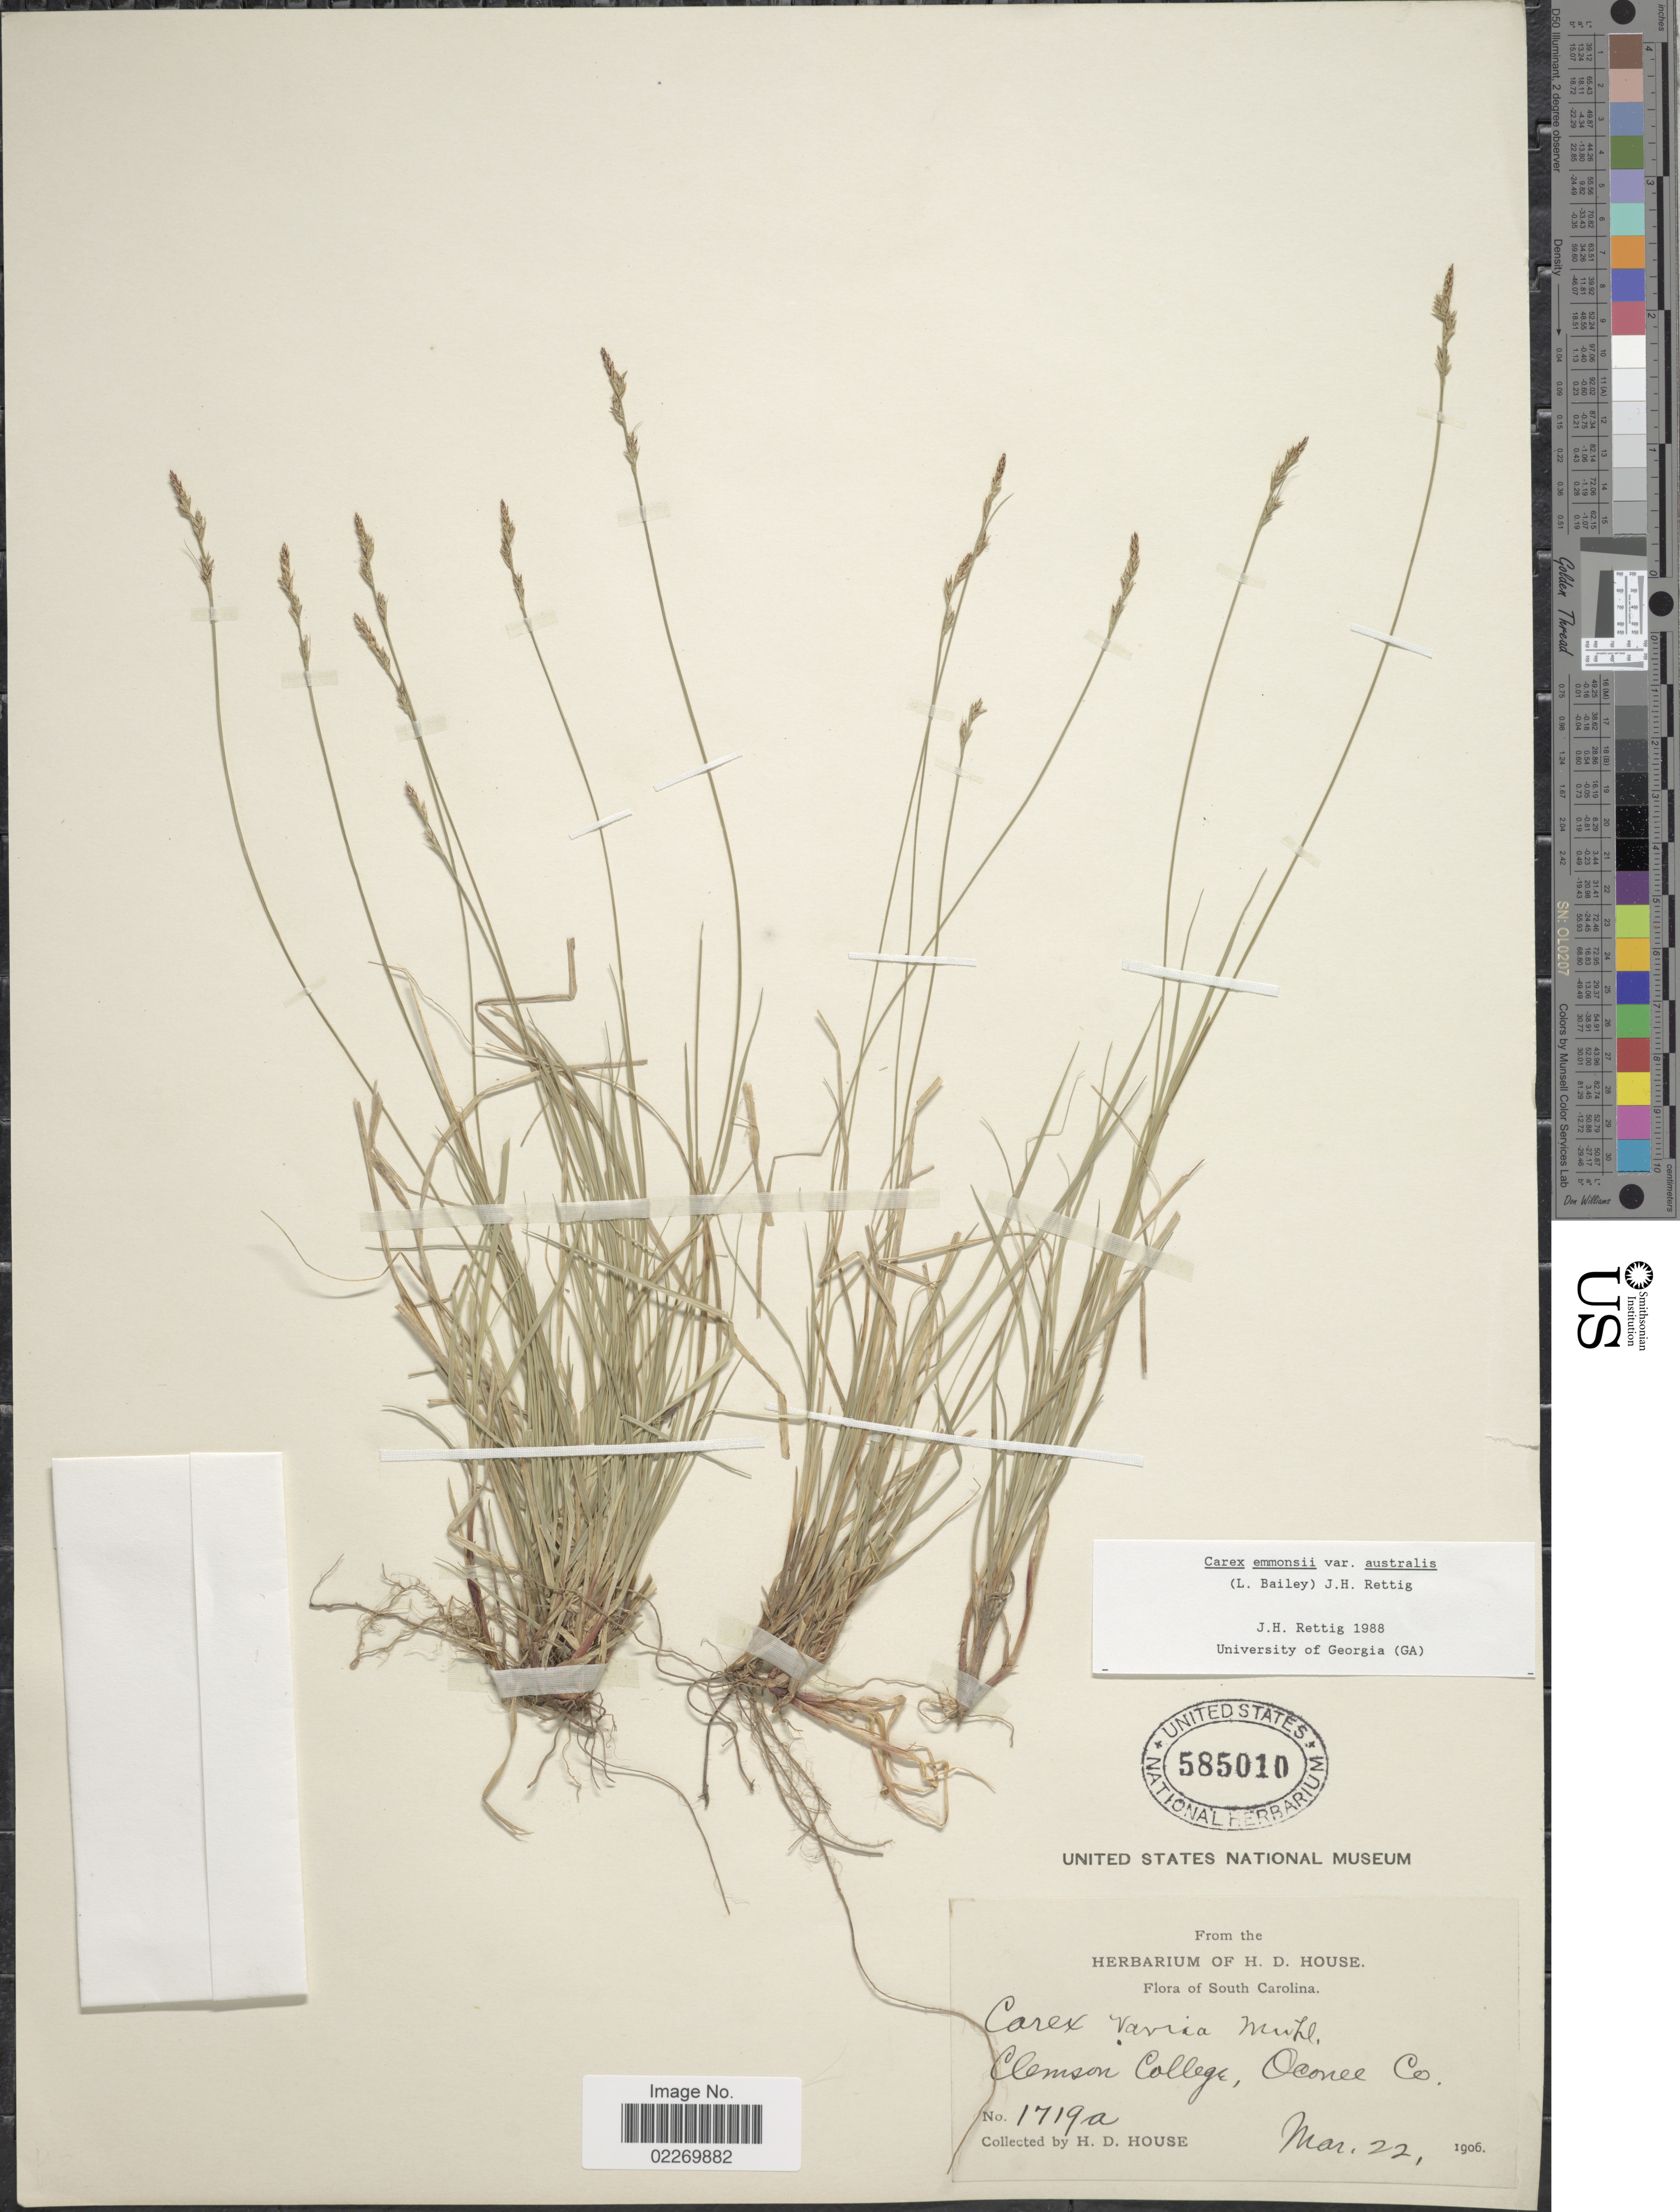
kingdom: Plantae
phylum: Tracheophyta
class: Liliopsida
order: Poales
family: Cyperaceae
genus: Carex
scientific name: Carex physorhyncha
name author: Liebm. ex Steud.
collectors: H. D. House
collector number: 1719A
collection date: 1906-03-22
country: United States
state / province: South Carolina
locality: Clemson College, Oconee Co.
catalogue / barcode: US 585010